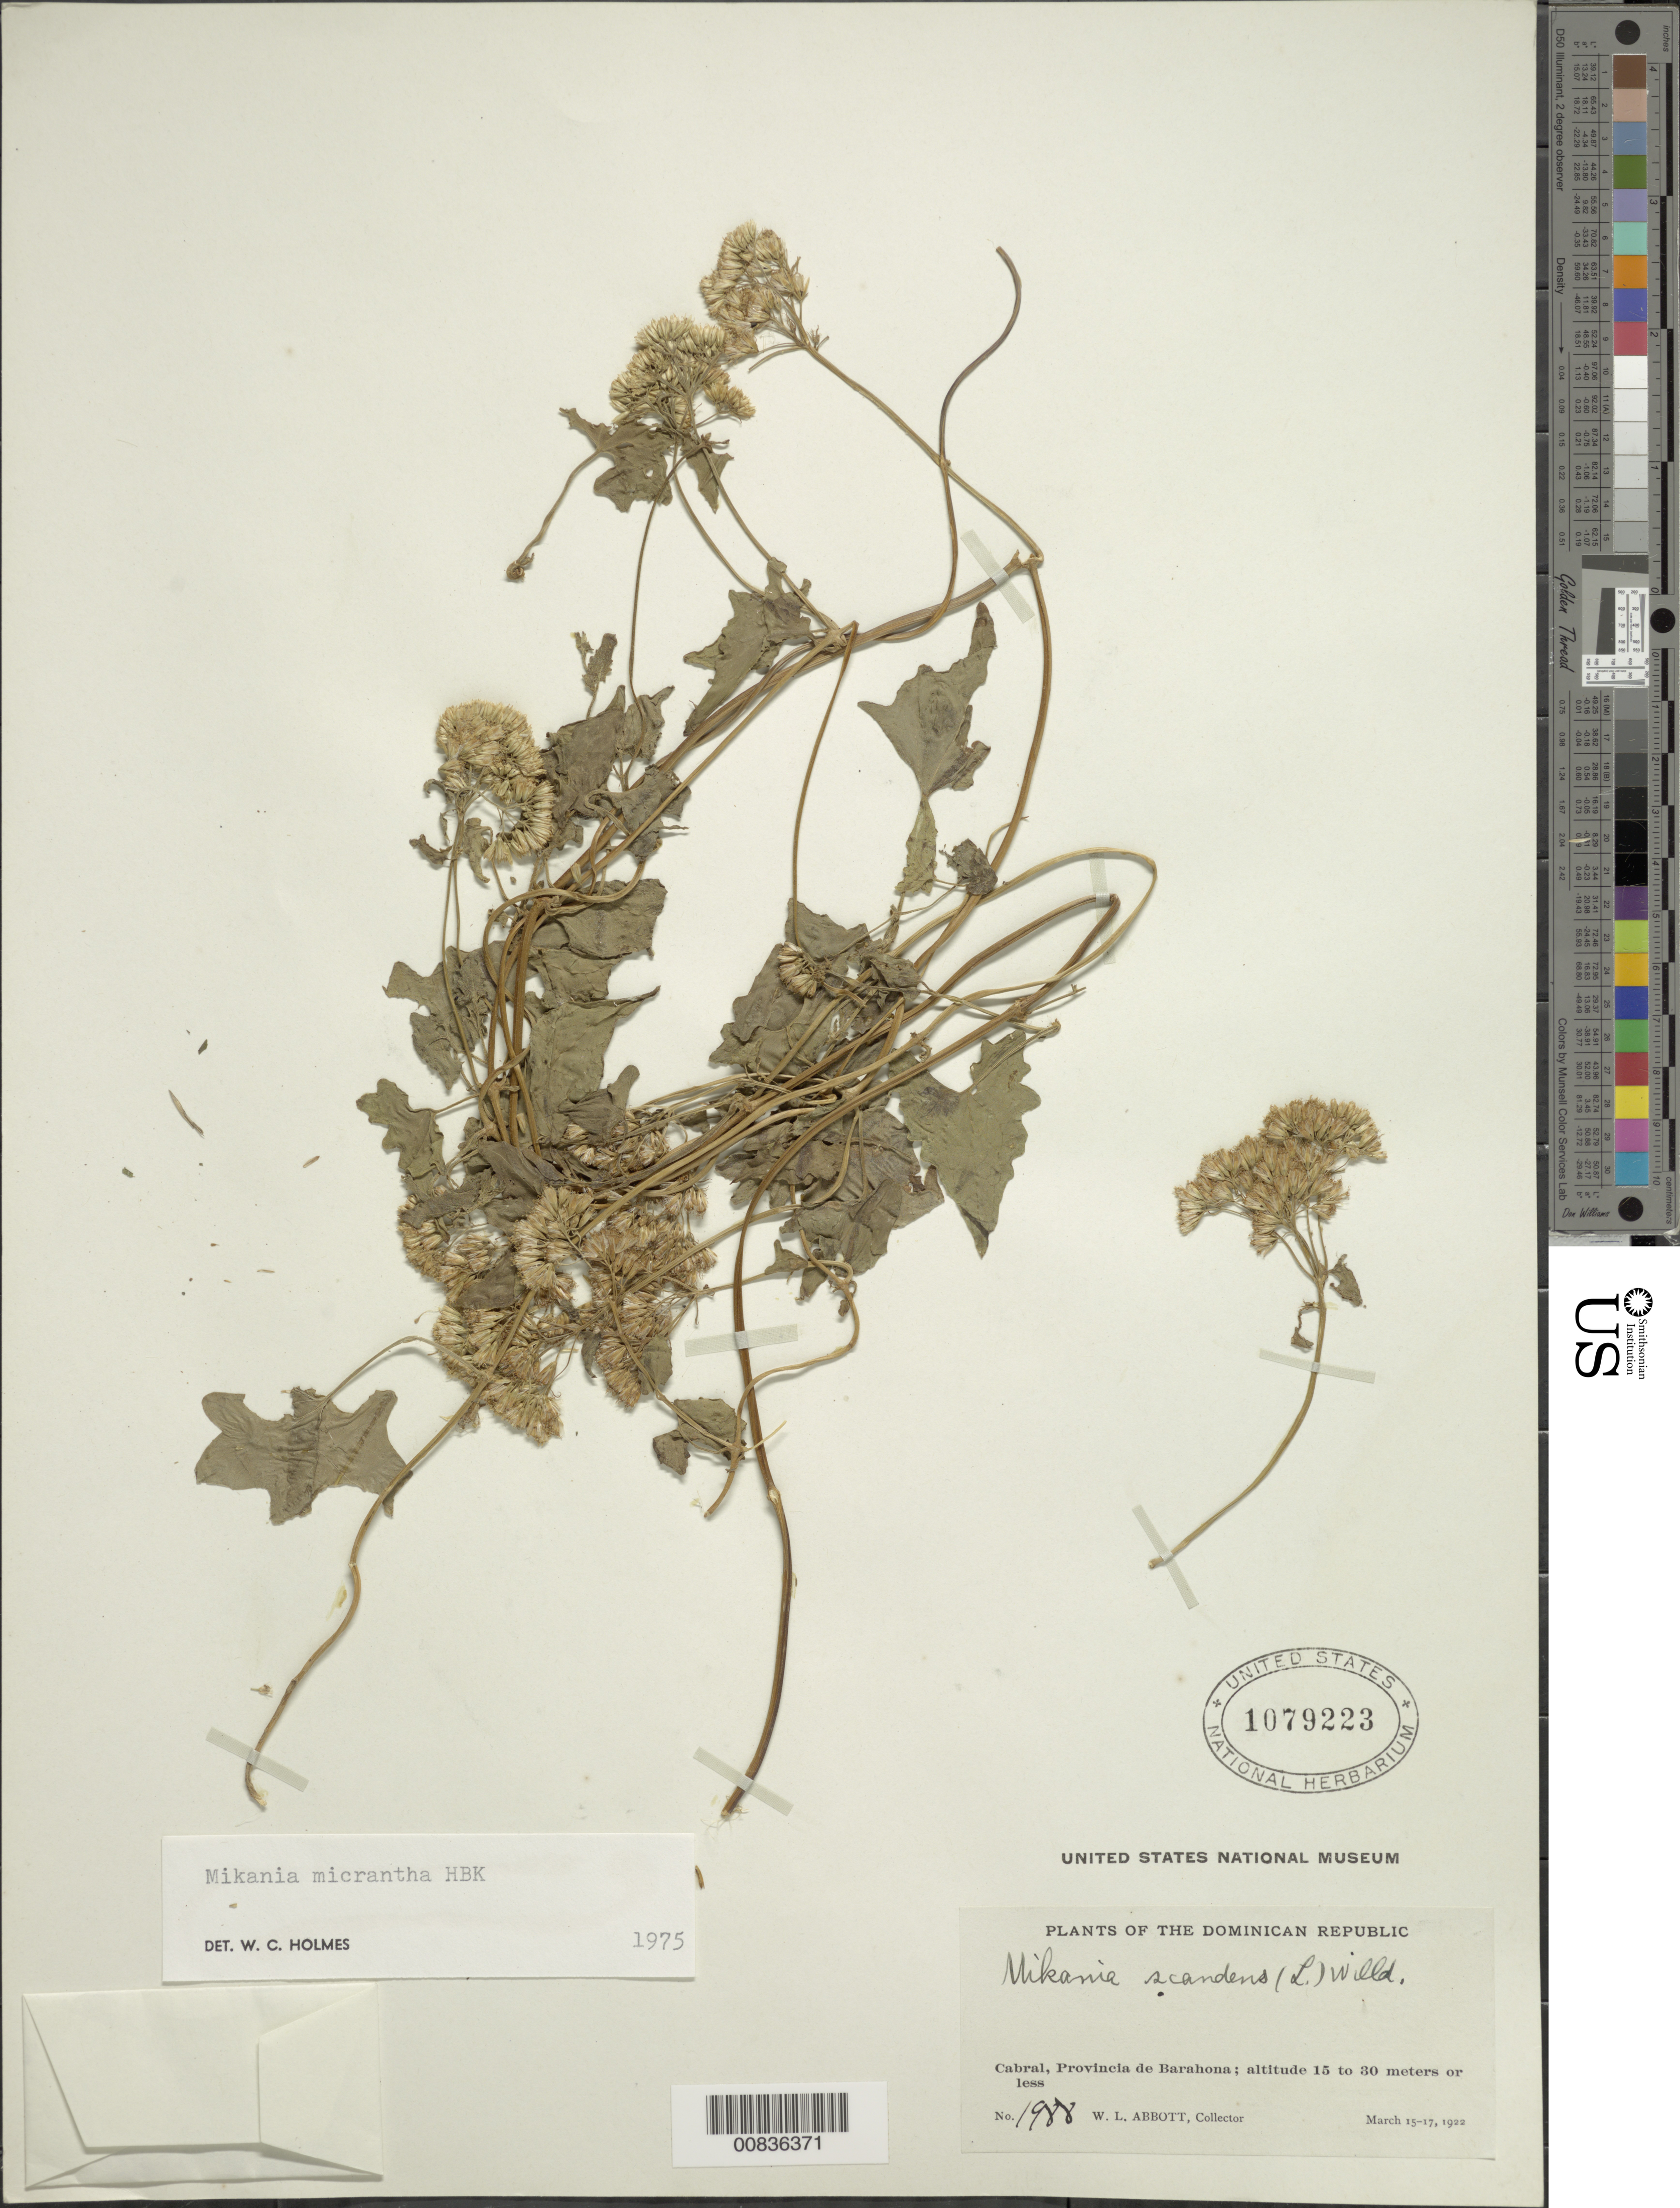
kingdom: Plantae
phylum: Tracheophyta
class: Magnoliopsida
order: Asterales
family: Asteraceae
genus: Mikania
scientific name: Mikania micrantha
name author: Kunth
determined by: Holmes, W. C.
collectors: W. L. Abbott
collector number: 1988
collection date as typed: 15 Mar 1922 to 17 Mar 1922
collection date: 1922-03-15/1922-03-17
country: Dominican Republic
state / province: Barahona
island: Hispaniola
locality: Cabral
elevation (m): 15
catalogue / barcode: US 1079223